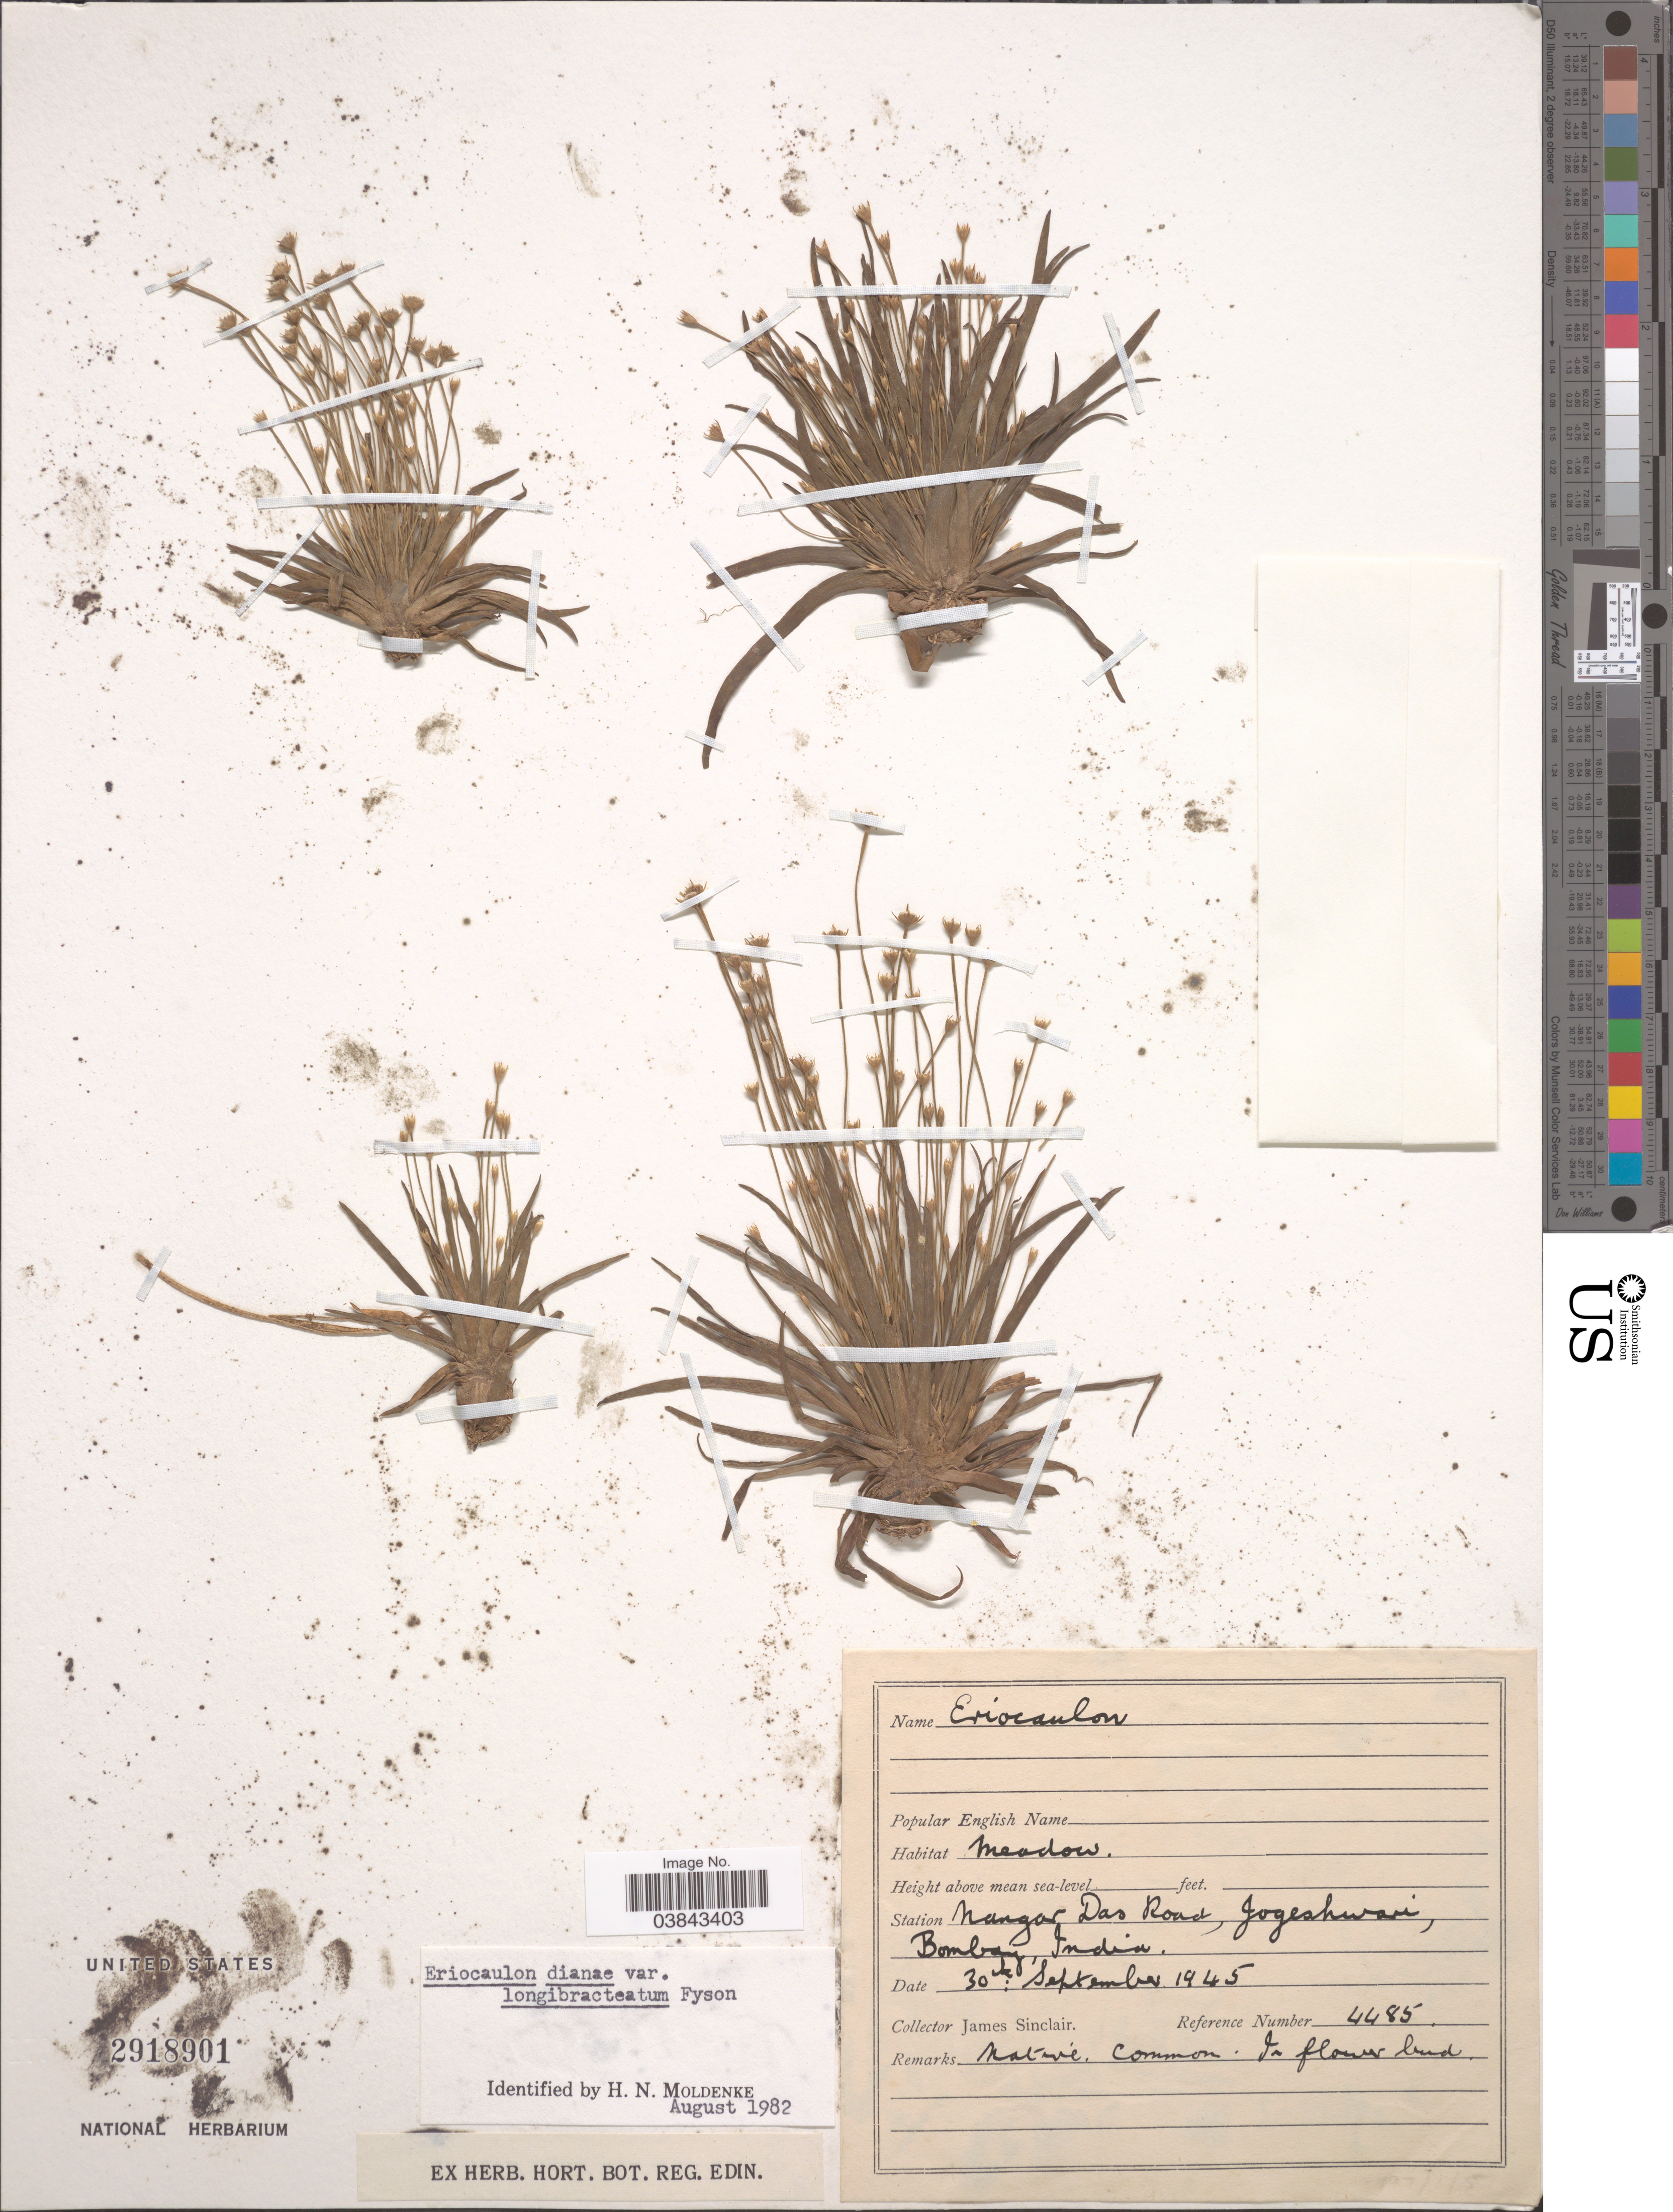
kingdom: Plantae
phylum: Tracheophyta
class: Liliopsida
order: Poales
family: Eriocaulaceae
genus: Eriocaulon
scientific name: Eriocaulon dianae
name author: Fyson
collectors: J. Sinclair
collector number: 4485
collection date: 1945-09-30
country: India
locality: Station Nangar Das Road, Jogeshwari, Bombay.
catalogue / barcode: US 2918901